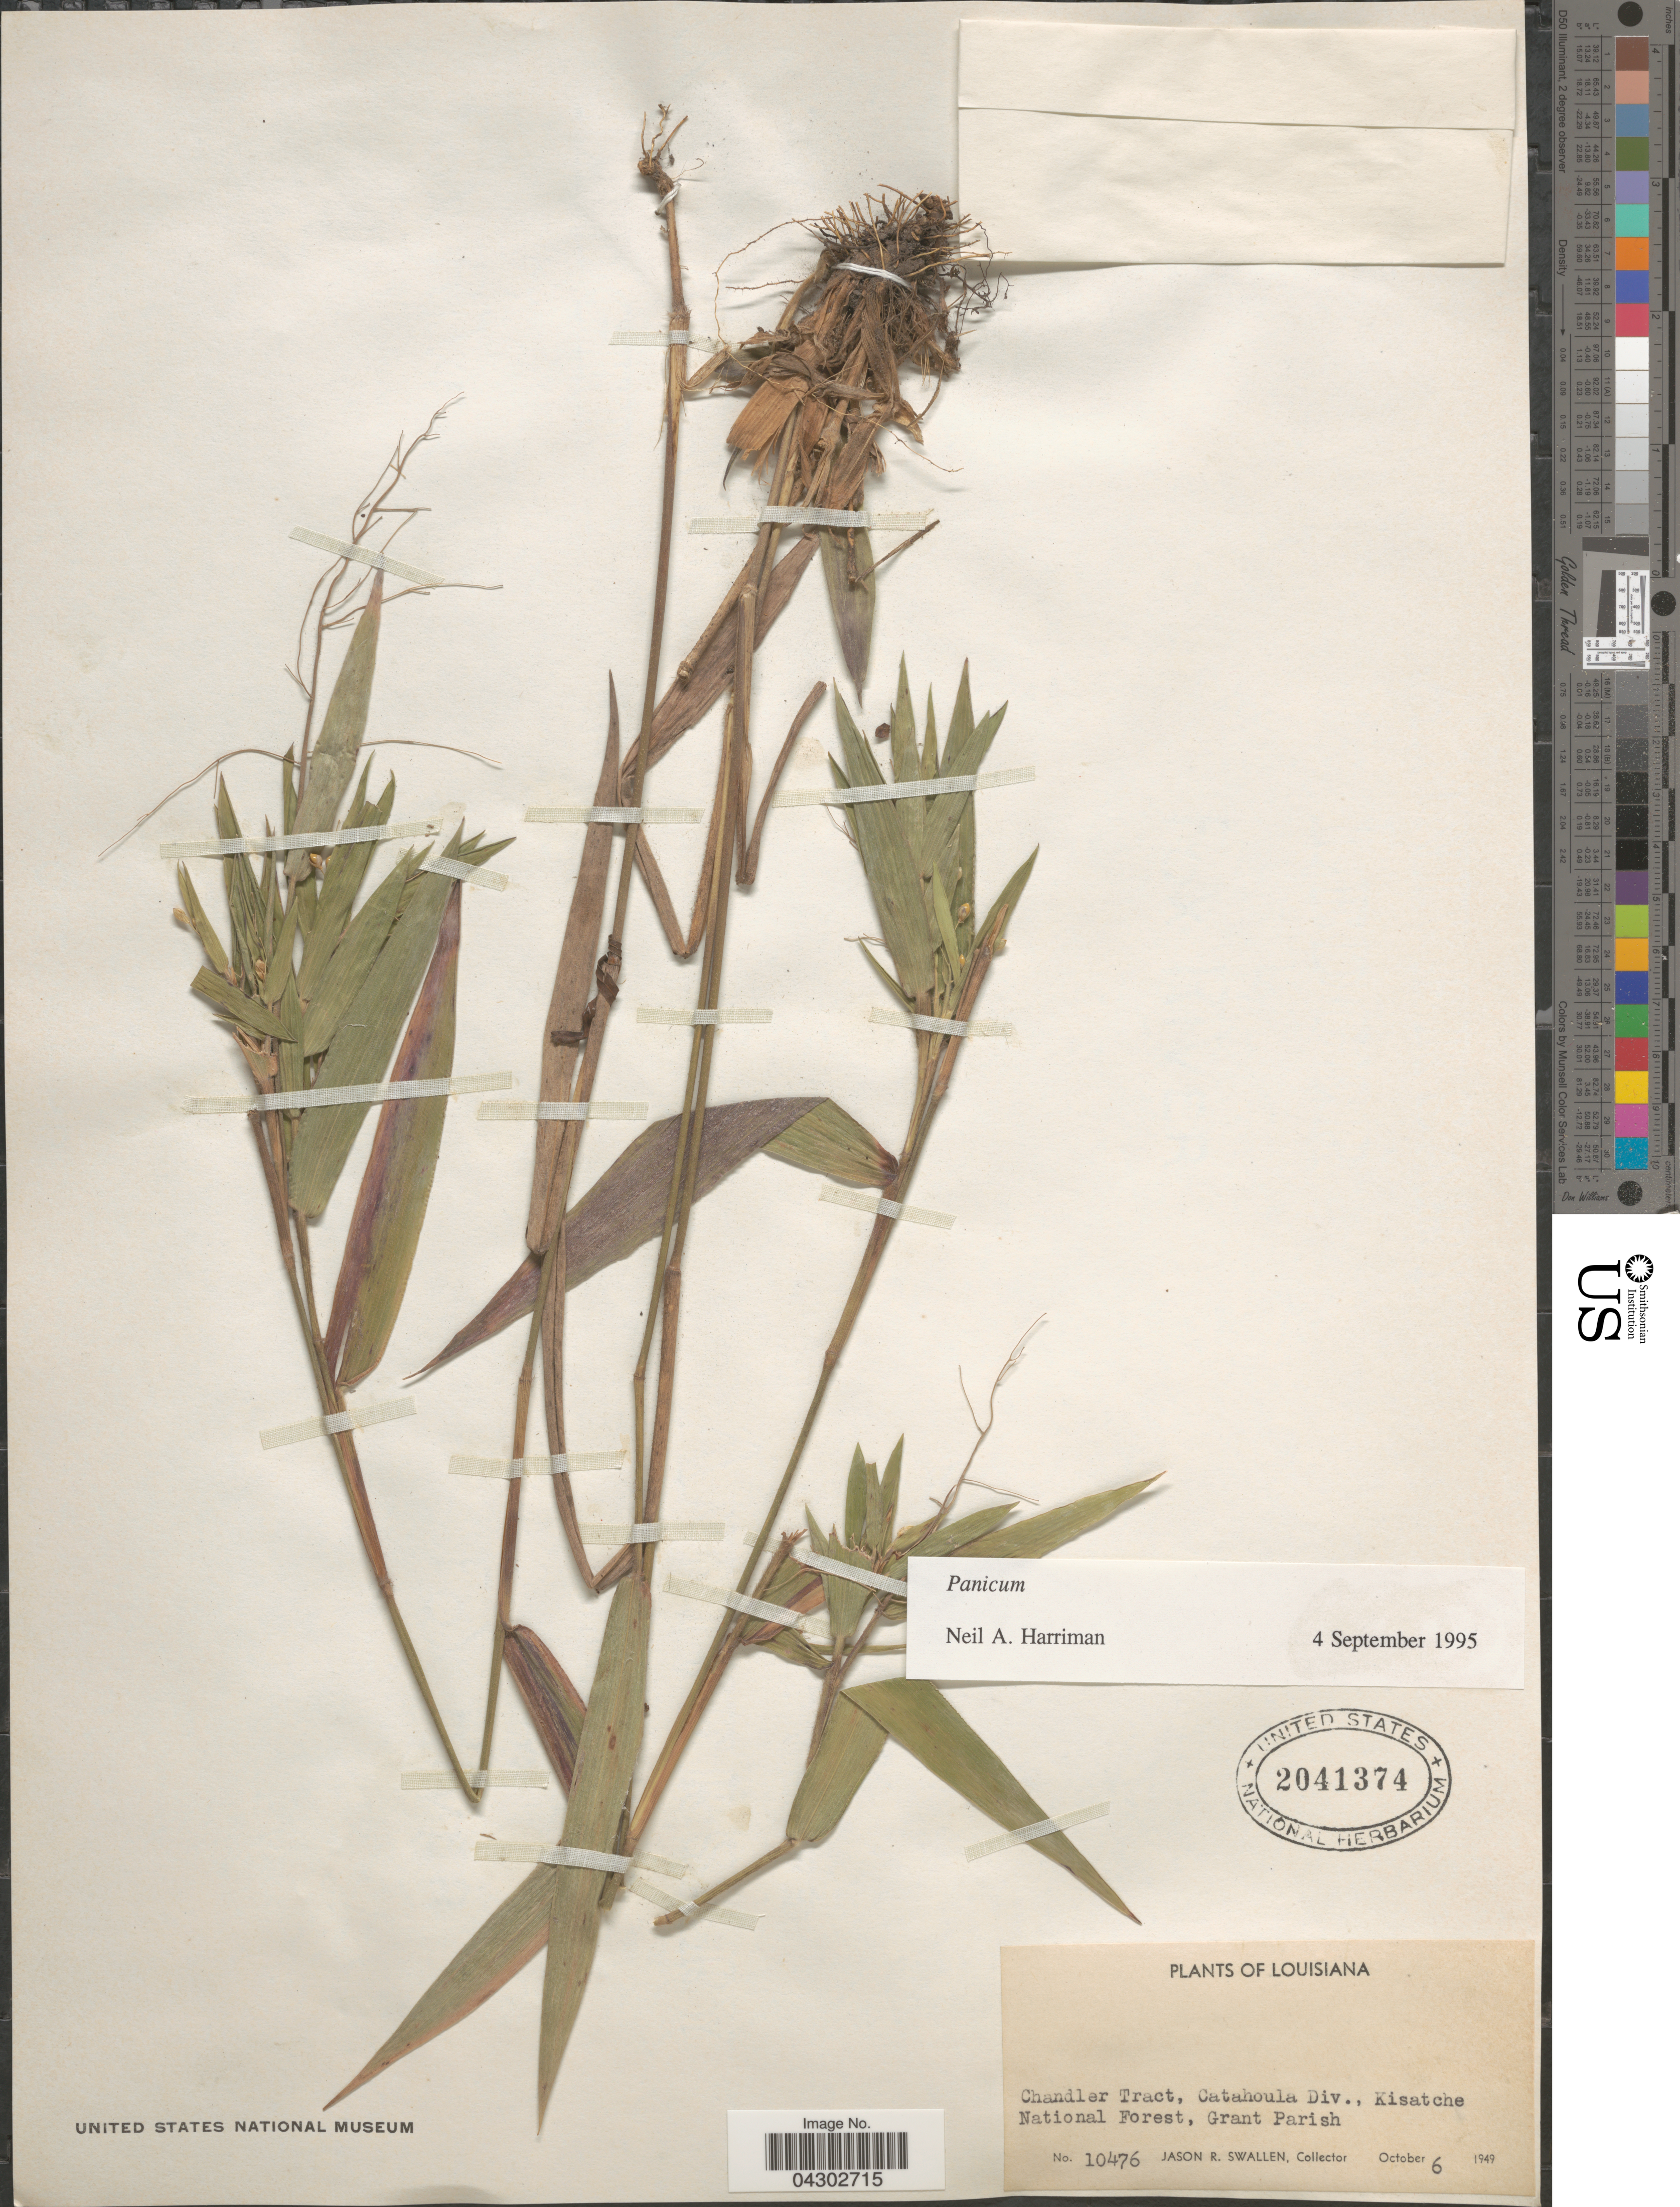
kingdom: Plantae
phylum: Tracheophyta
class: Liliopsida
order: Poales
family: Poaceae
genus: Panicum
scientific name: Panicum sp.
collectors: J. R. Swallen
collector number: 10476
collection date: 1949-10-06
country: United States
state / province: Louisiana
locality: Chandler Tract, Catahoula Div., Kisatche National Forest, Grant Parish.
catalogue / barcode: US 2041374